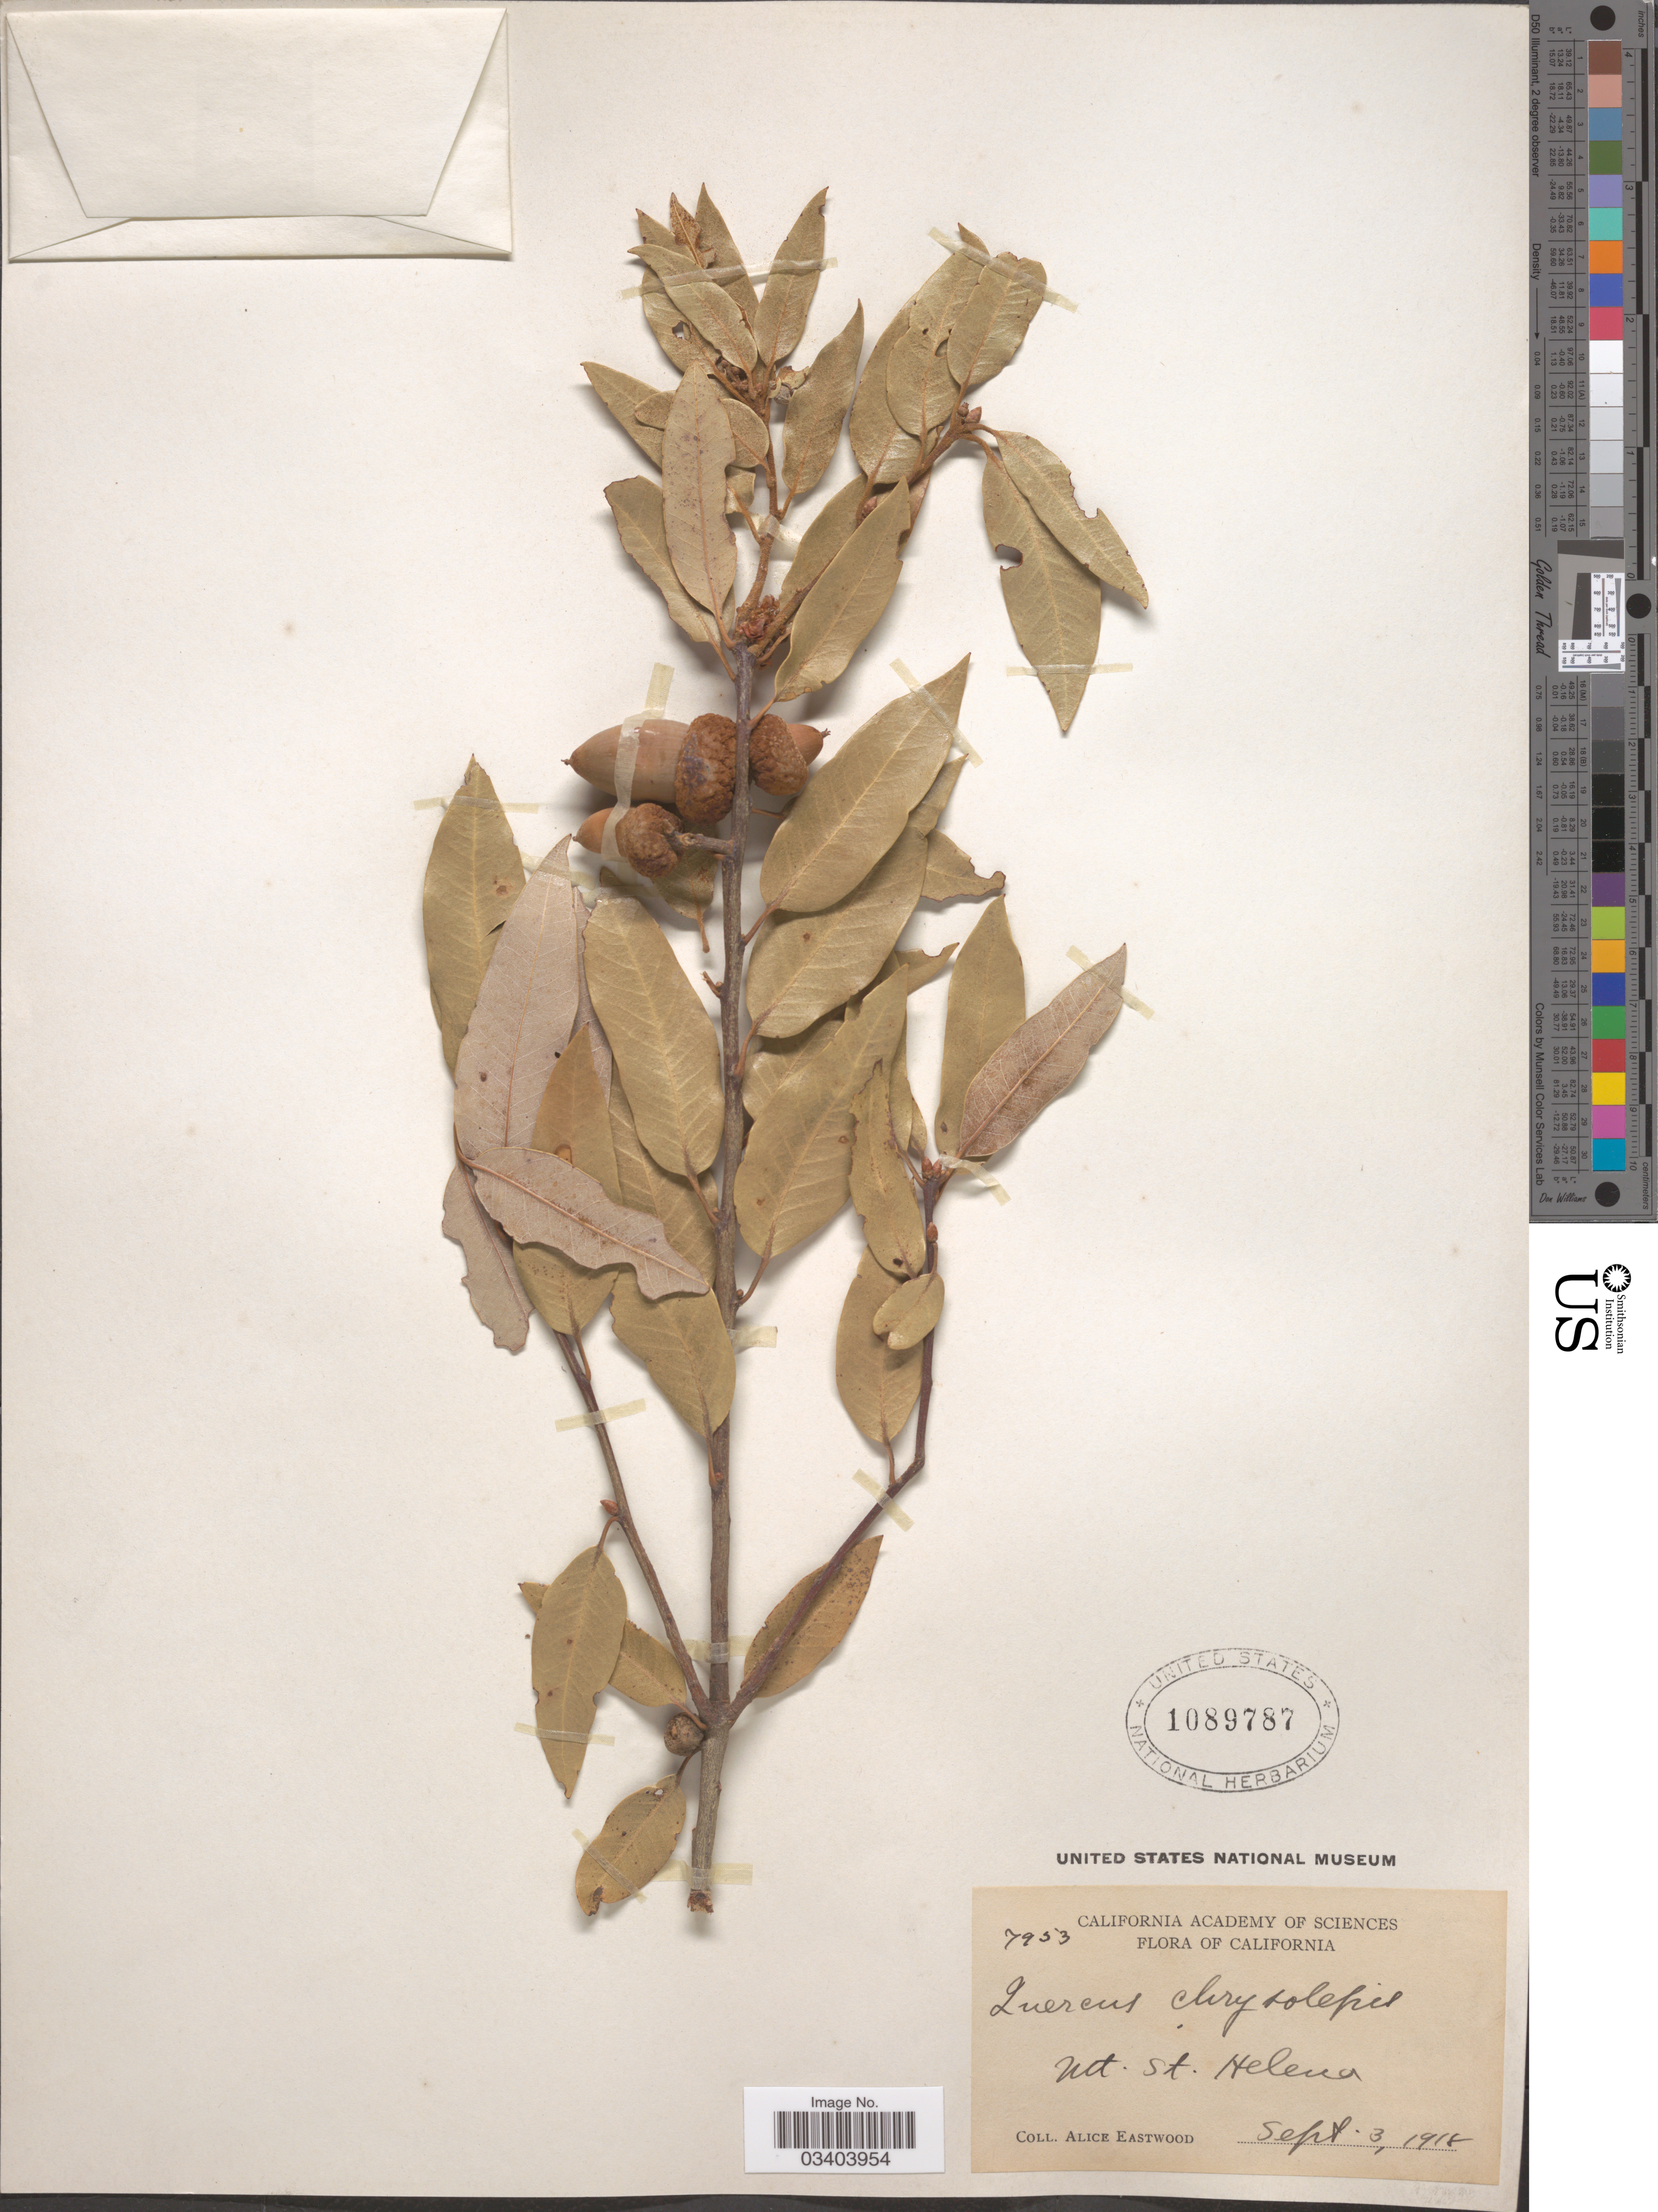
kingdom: Plantae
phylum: Tracheophyta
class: Magnoliopsida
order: Fagales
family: Fagaceae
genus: Quercus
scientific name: Quercus chrysolepis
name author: Liebm.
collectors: A. Eastwood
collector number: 7953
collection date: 1918-09-03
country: United States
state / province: California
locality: Mt. St. Helena.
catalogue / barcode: US 1089787